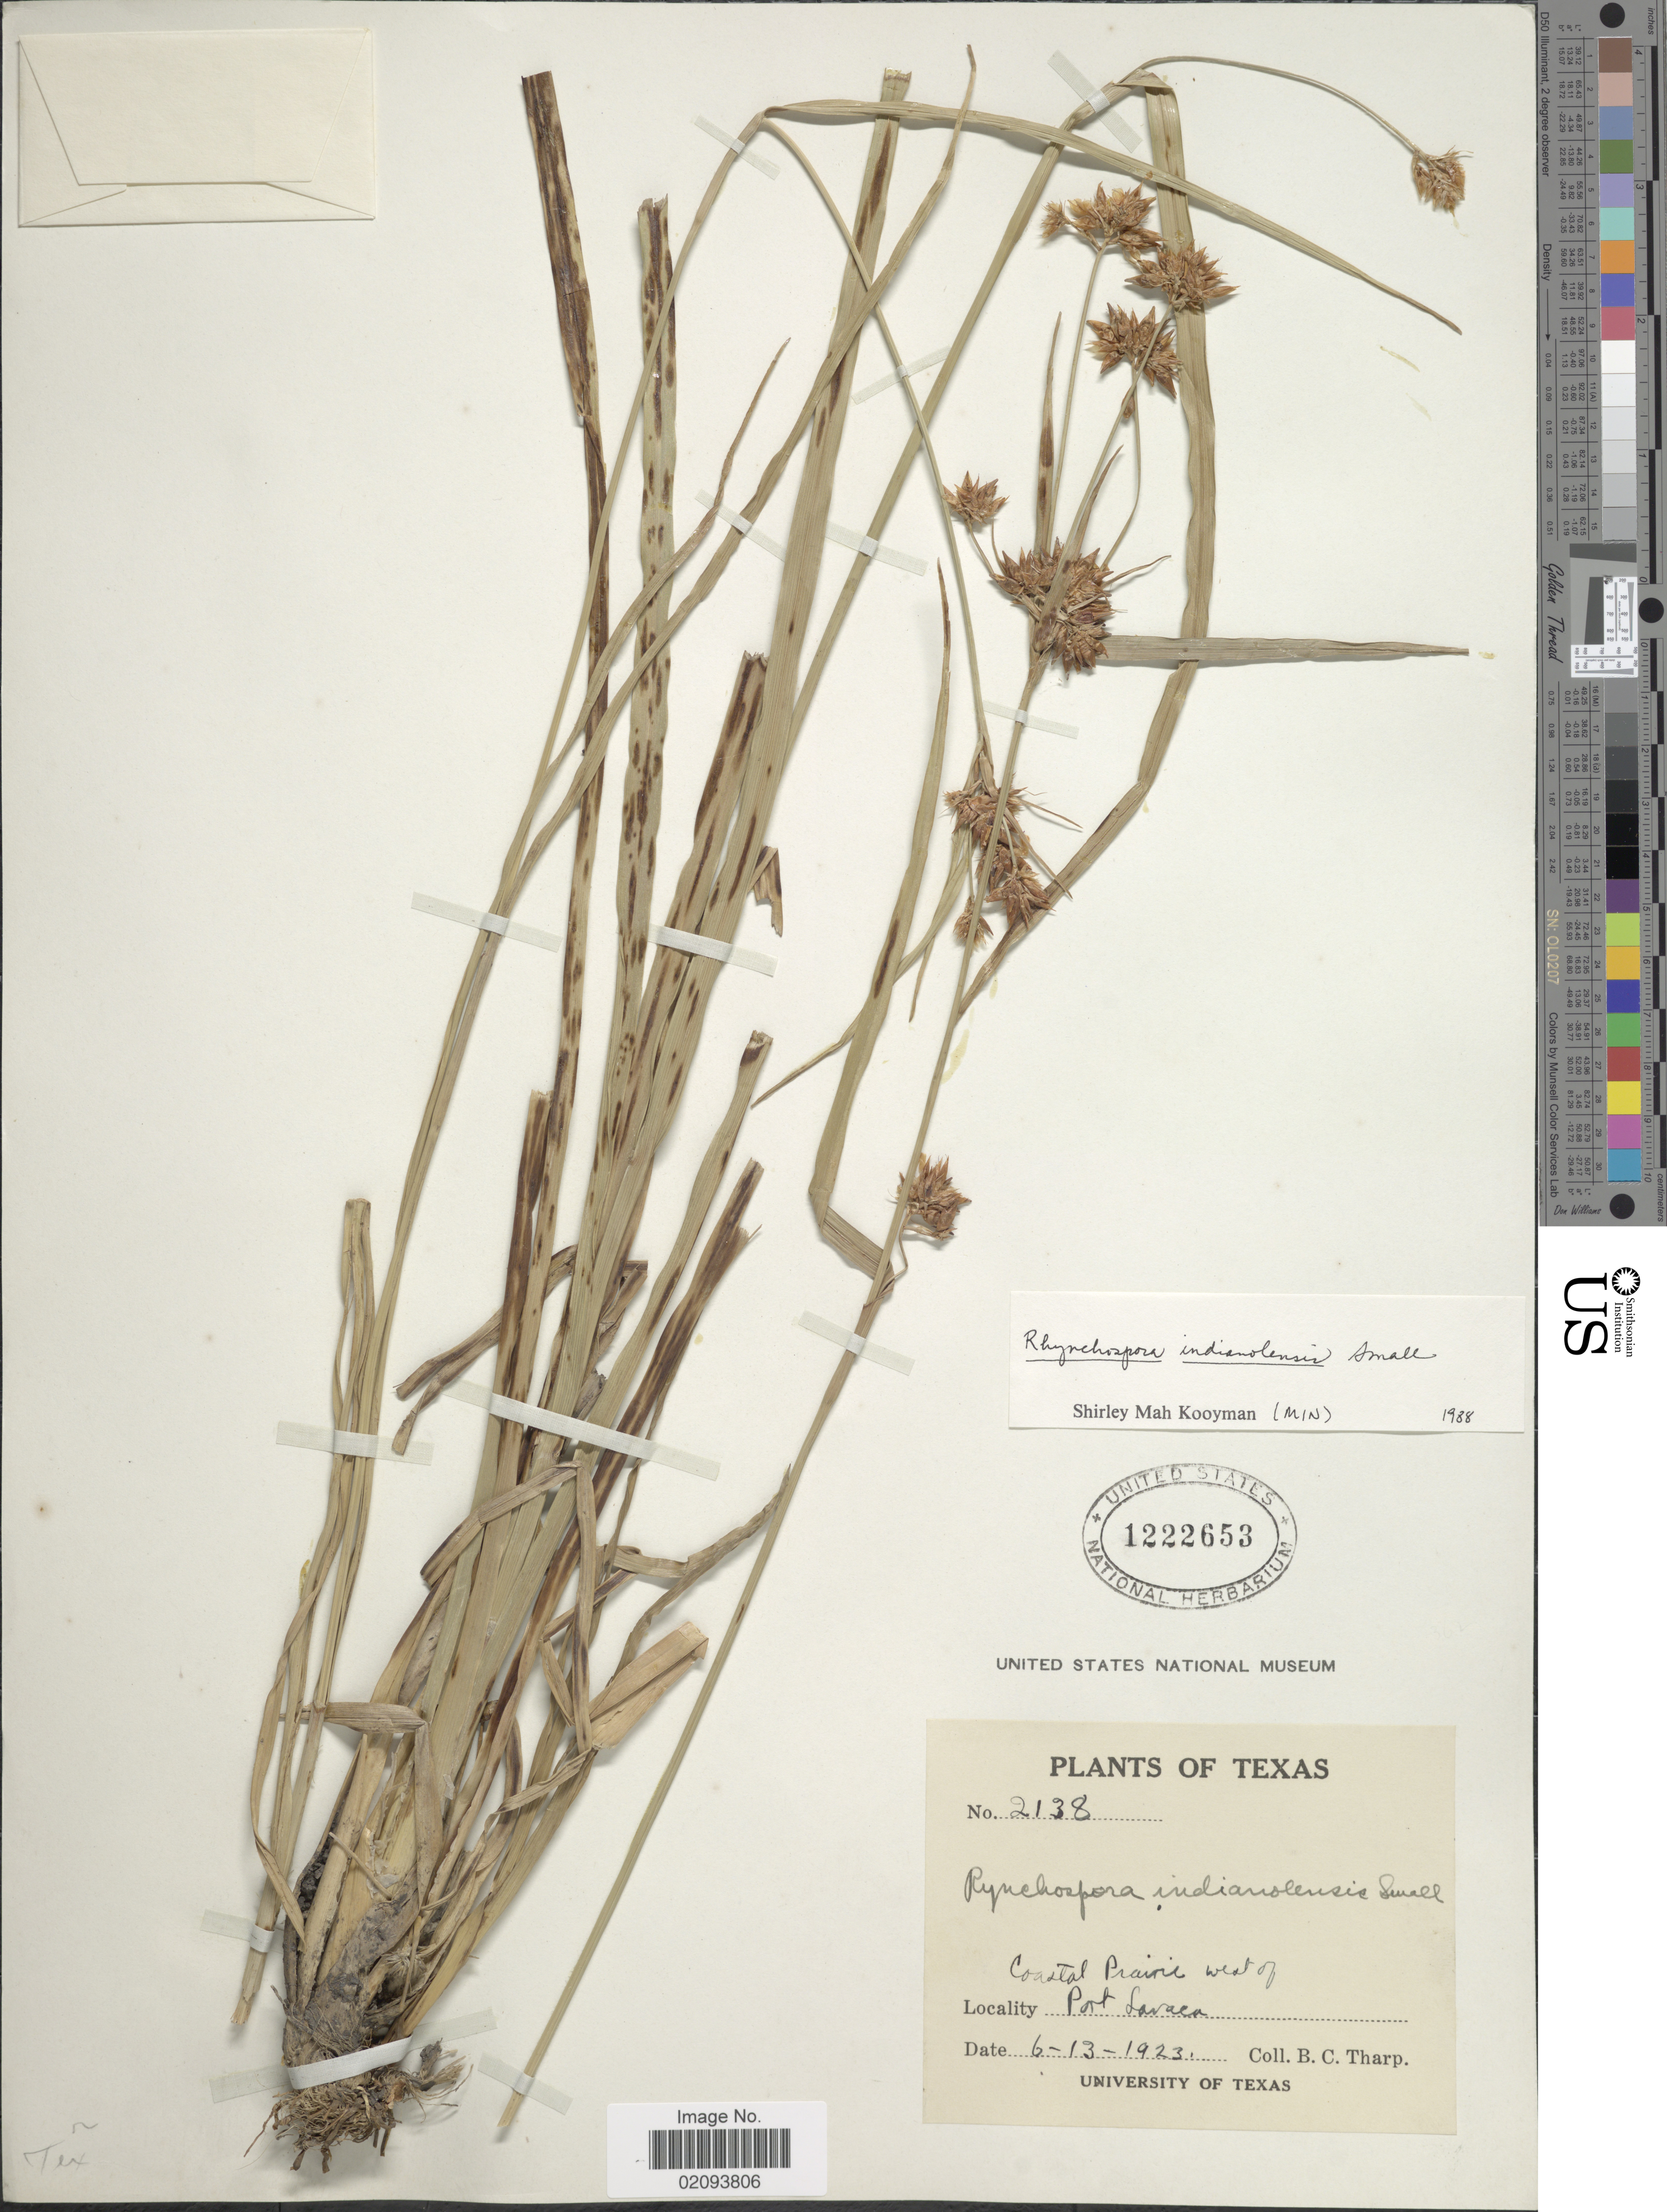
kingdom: Plantae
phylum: Tracheophyta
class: Liliopsida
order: Poales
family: Cyperaceae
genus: Rhynchospora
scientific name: Rhynchospora indianolensis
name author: Small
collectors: B. C. Tharp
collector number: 2138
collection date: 1923-06-13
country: United States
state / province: Texas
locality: Coastal Prairie west of Port Lavaca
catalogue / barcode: US 1222653